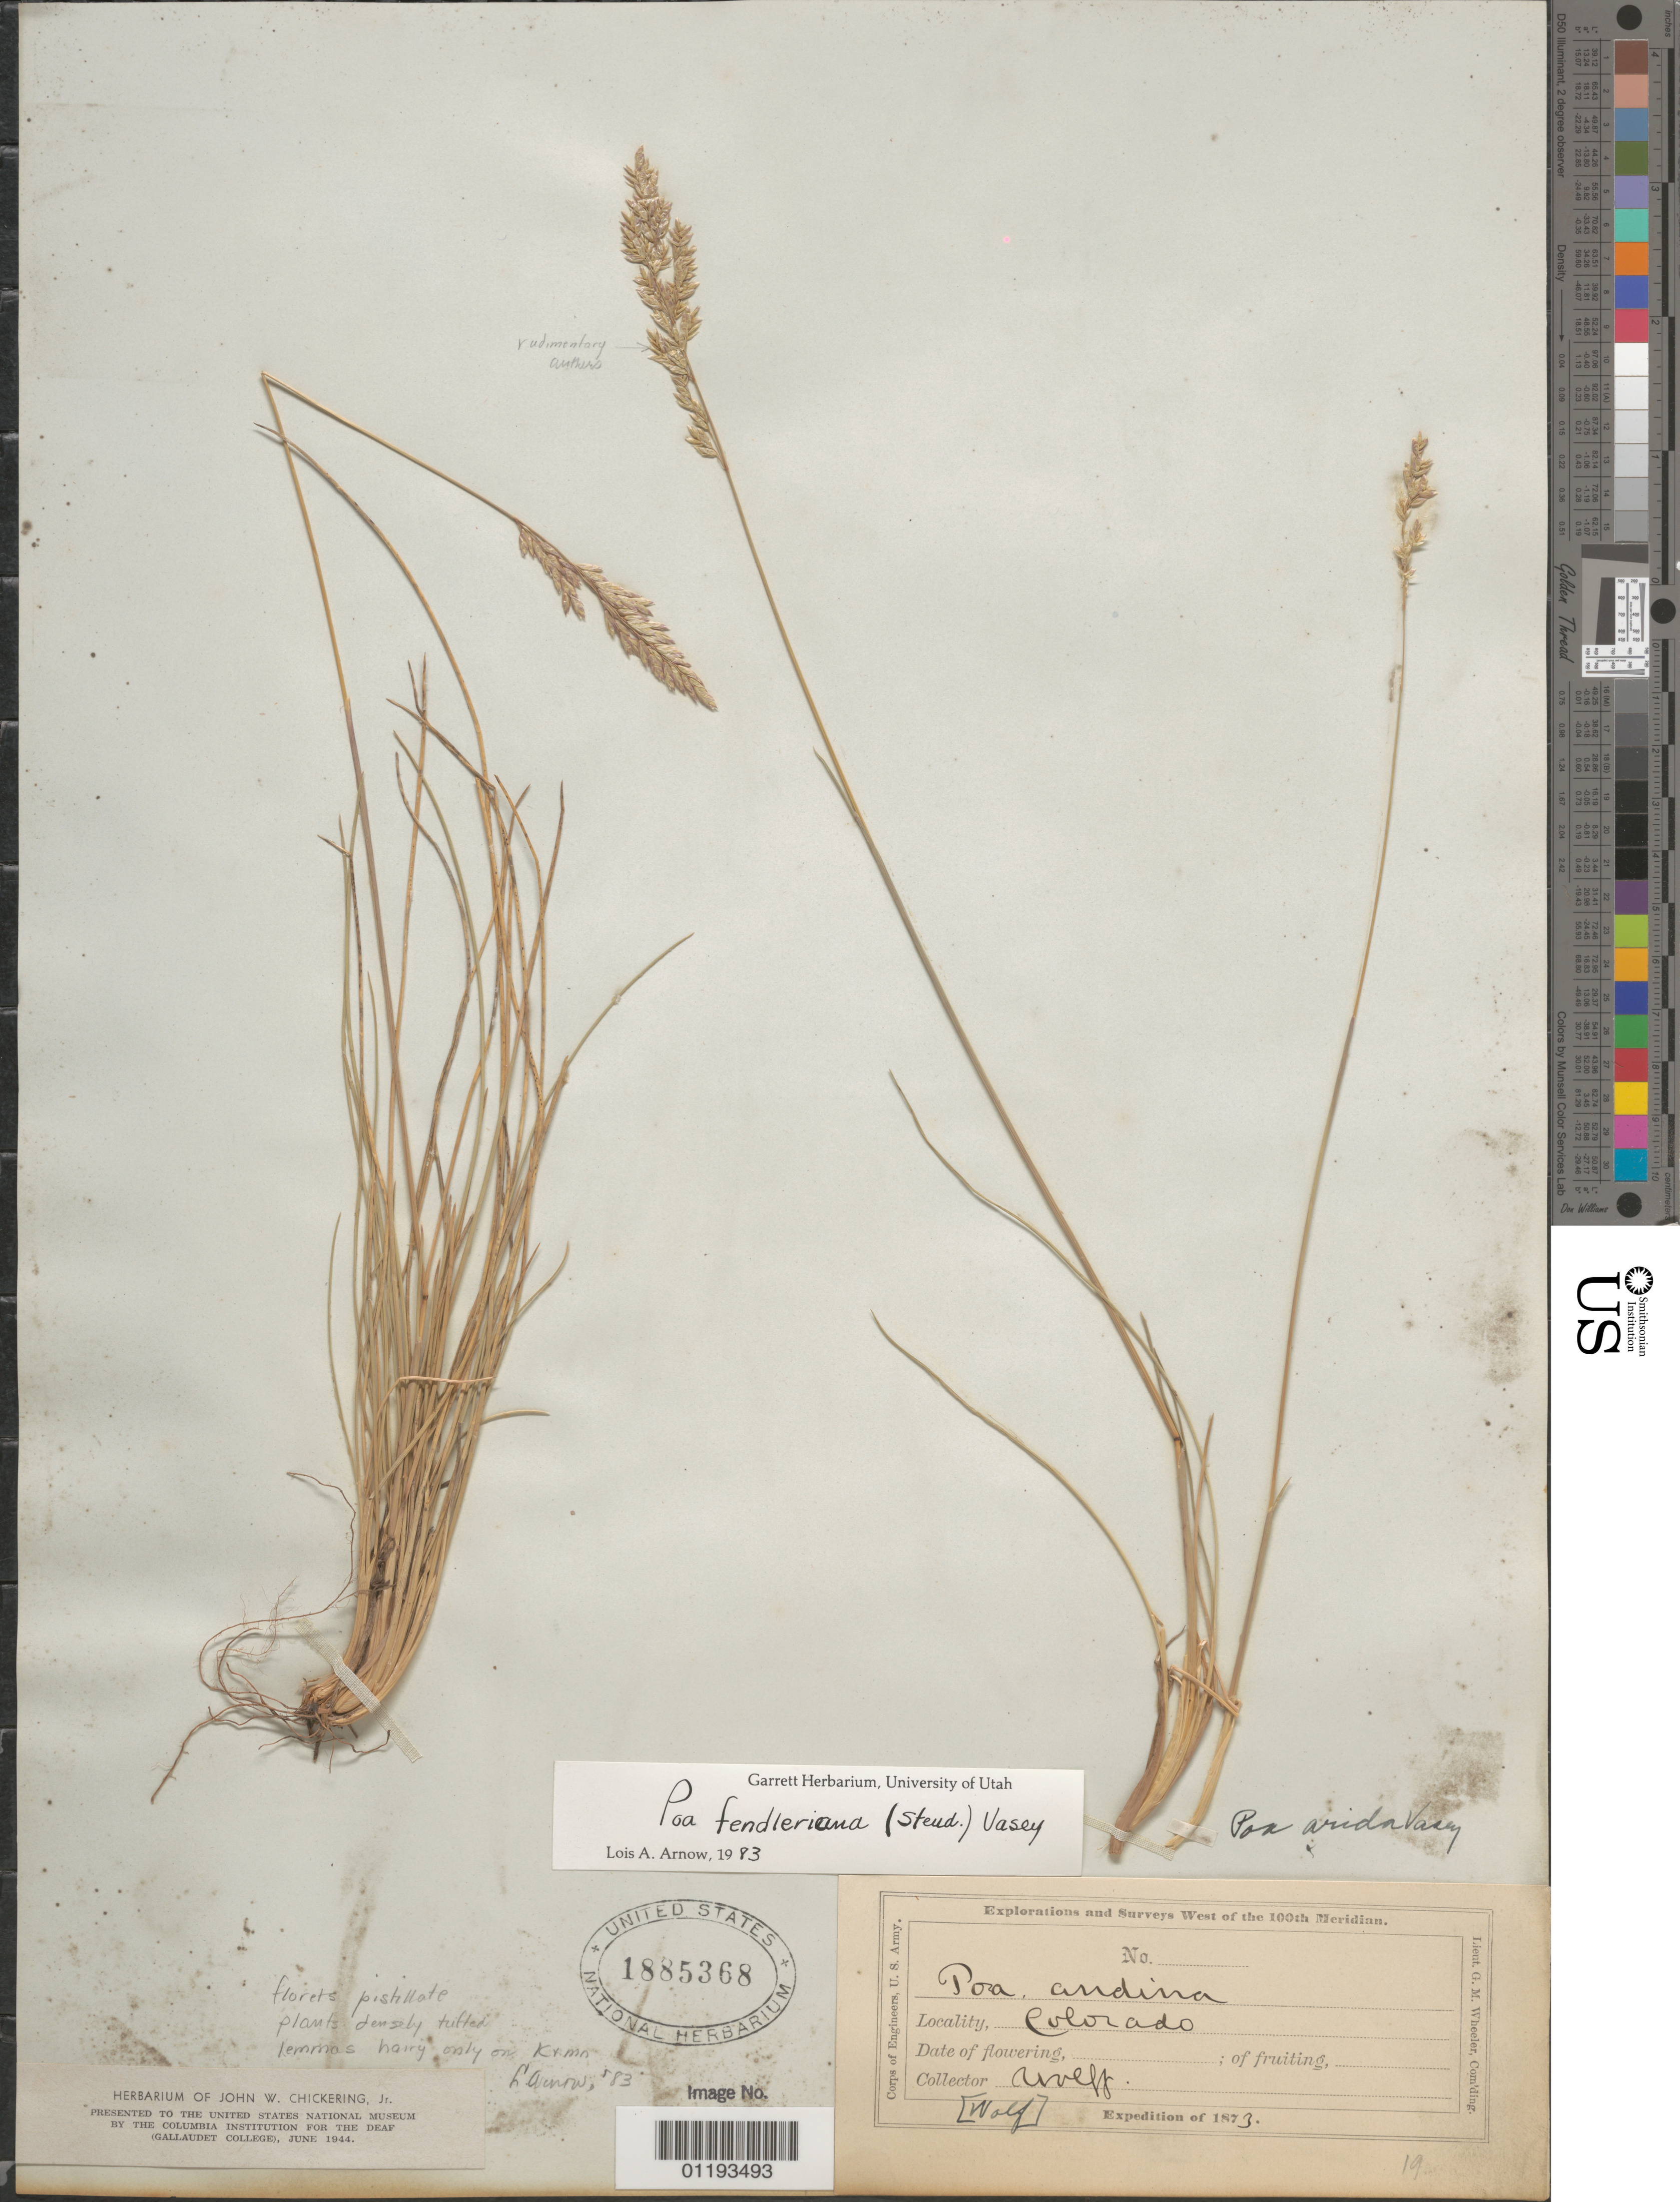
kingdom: Plantae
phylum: Tracheophyta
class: Liliopsida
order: Poales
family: Poaceae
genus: Poa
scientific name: Poa fendleriana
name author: (Steud.) Vasey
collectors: J. Wolf & J. T. Rothrock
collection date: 1873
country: United States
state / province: Colorado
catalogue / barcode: US 1885368